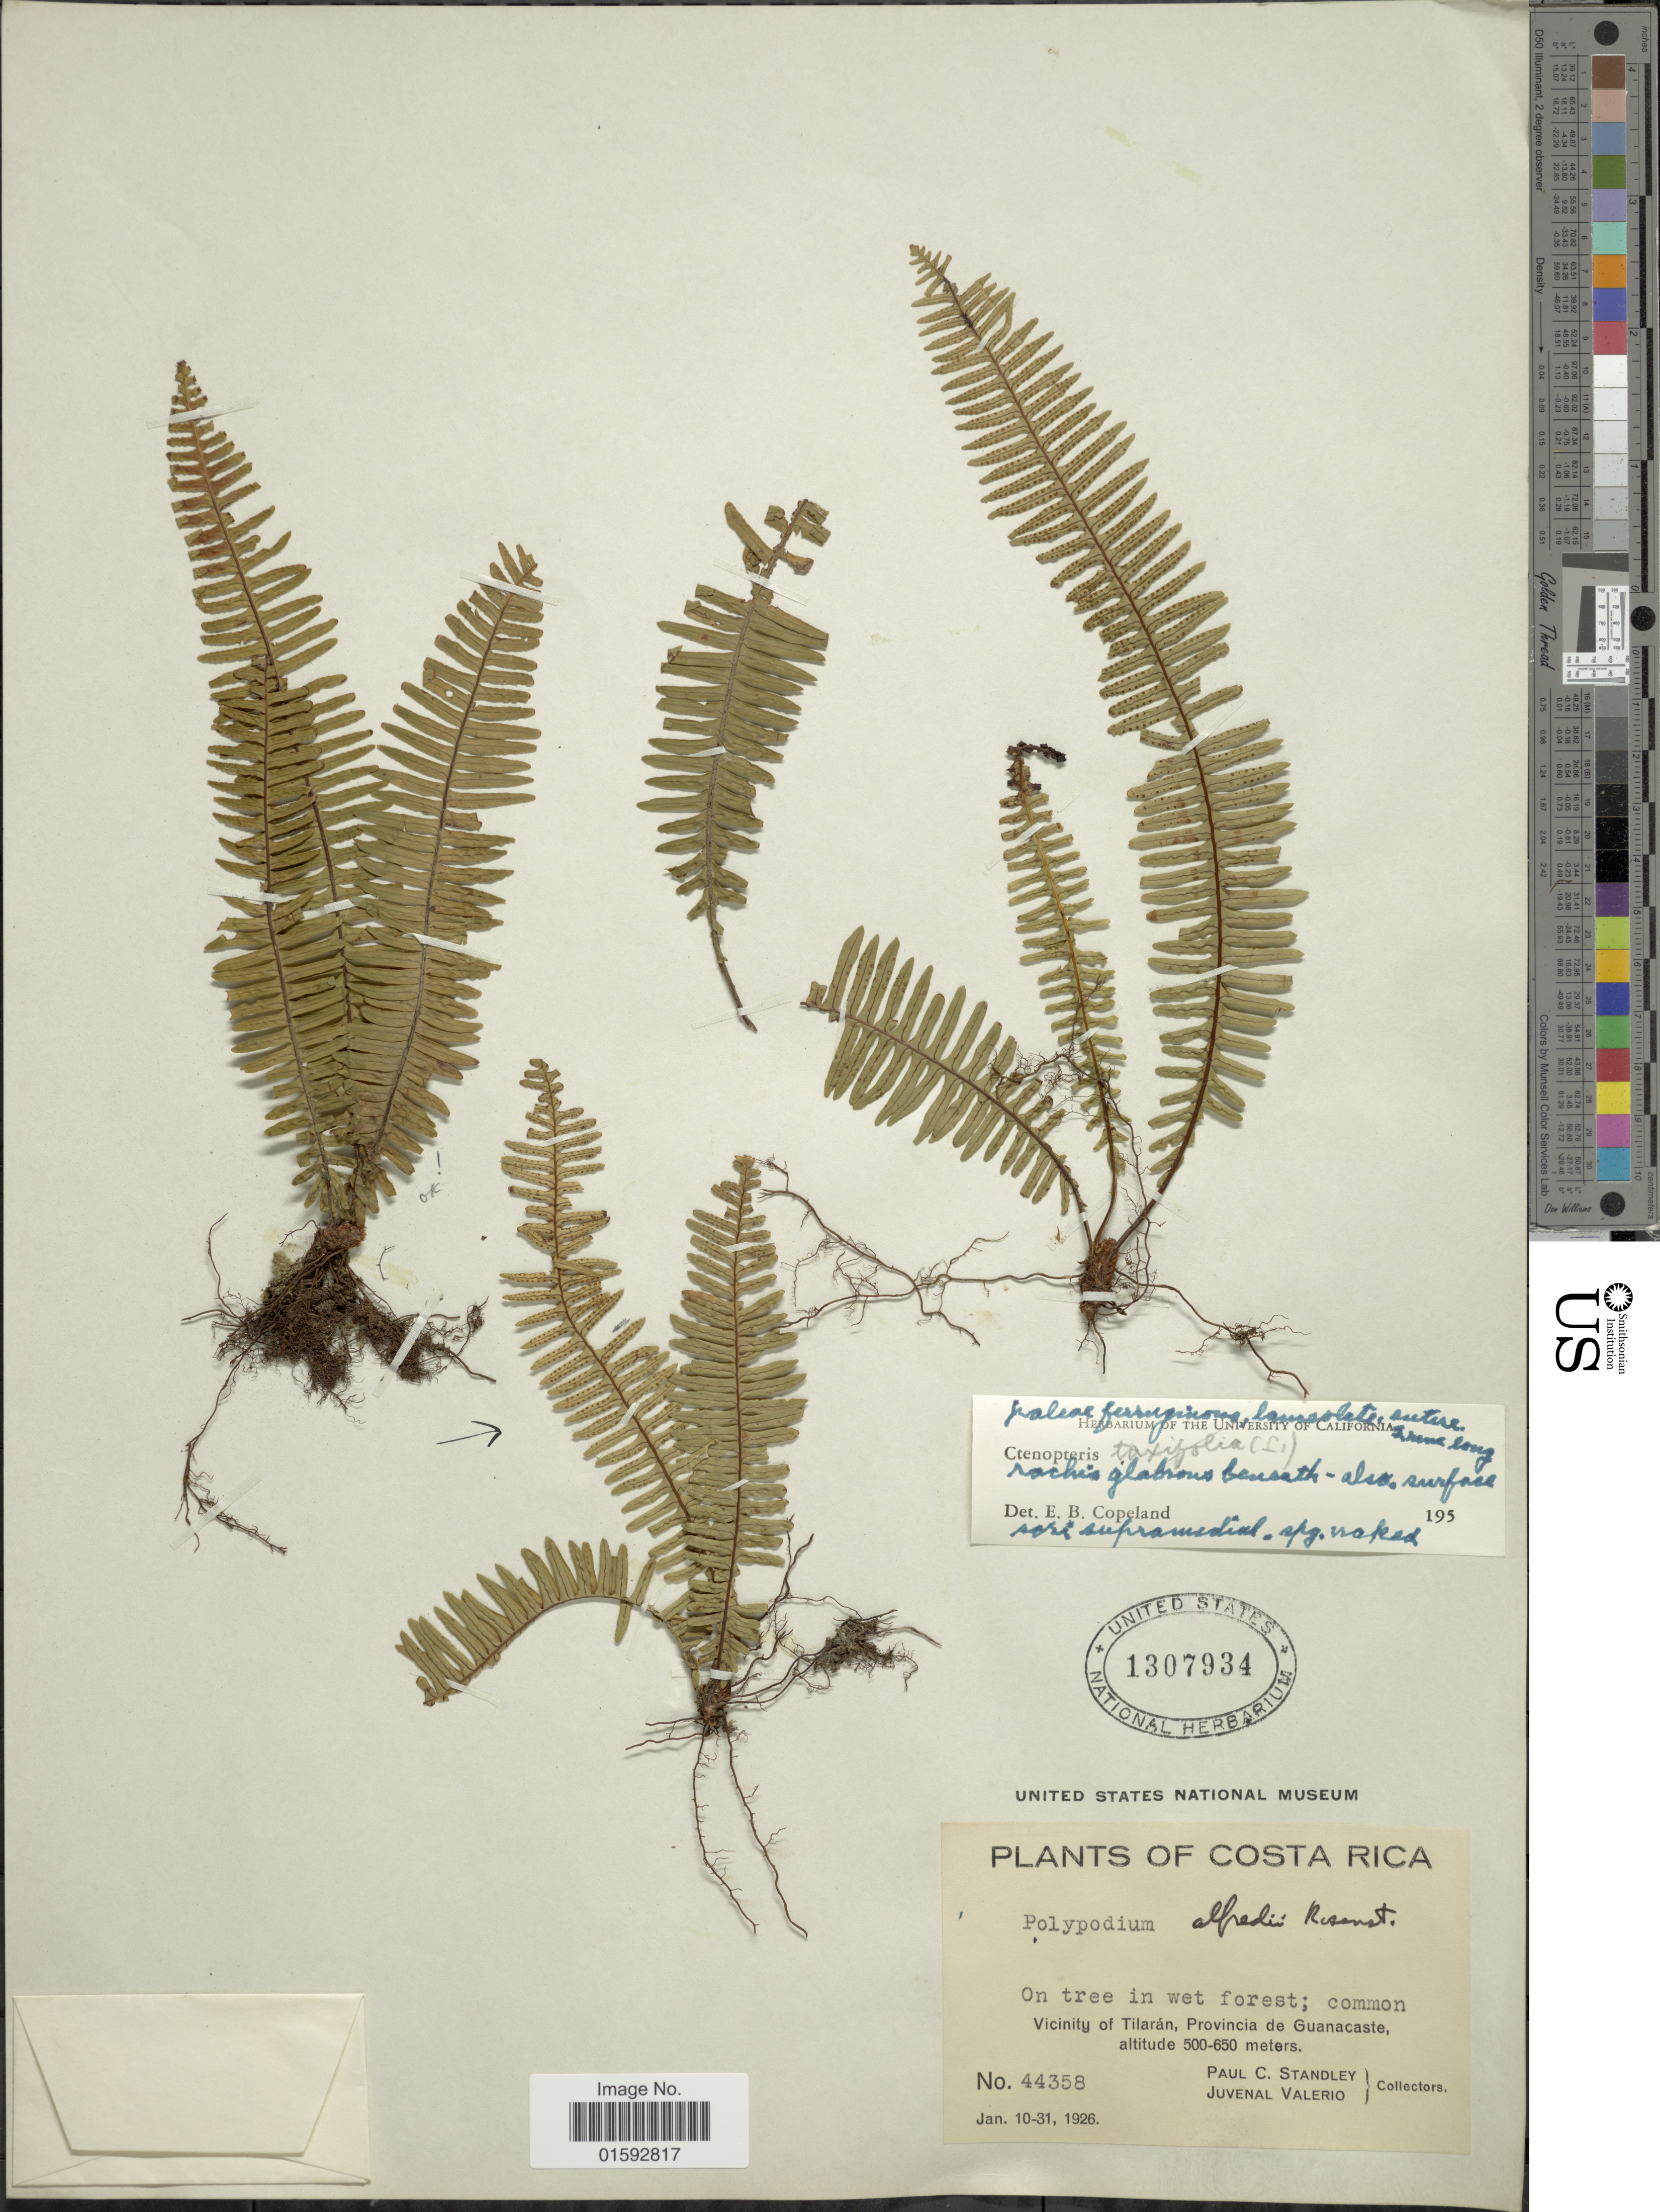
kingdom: Plantae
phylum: Tracheophyta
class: Polypodiopsida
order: Polypodiales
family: Polypodiaceae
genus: Pecluma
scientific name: Pecluma alfredii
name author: (Rosenst.) M.G. Price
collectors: P. C. Standley & J. Valerio R.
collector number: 44358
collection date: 1926-01-10/1926-01-31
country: Costa Rica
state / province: Guanacaste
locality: Vicinity of Tilarán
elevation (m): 500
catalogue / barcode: US 1307934